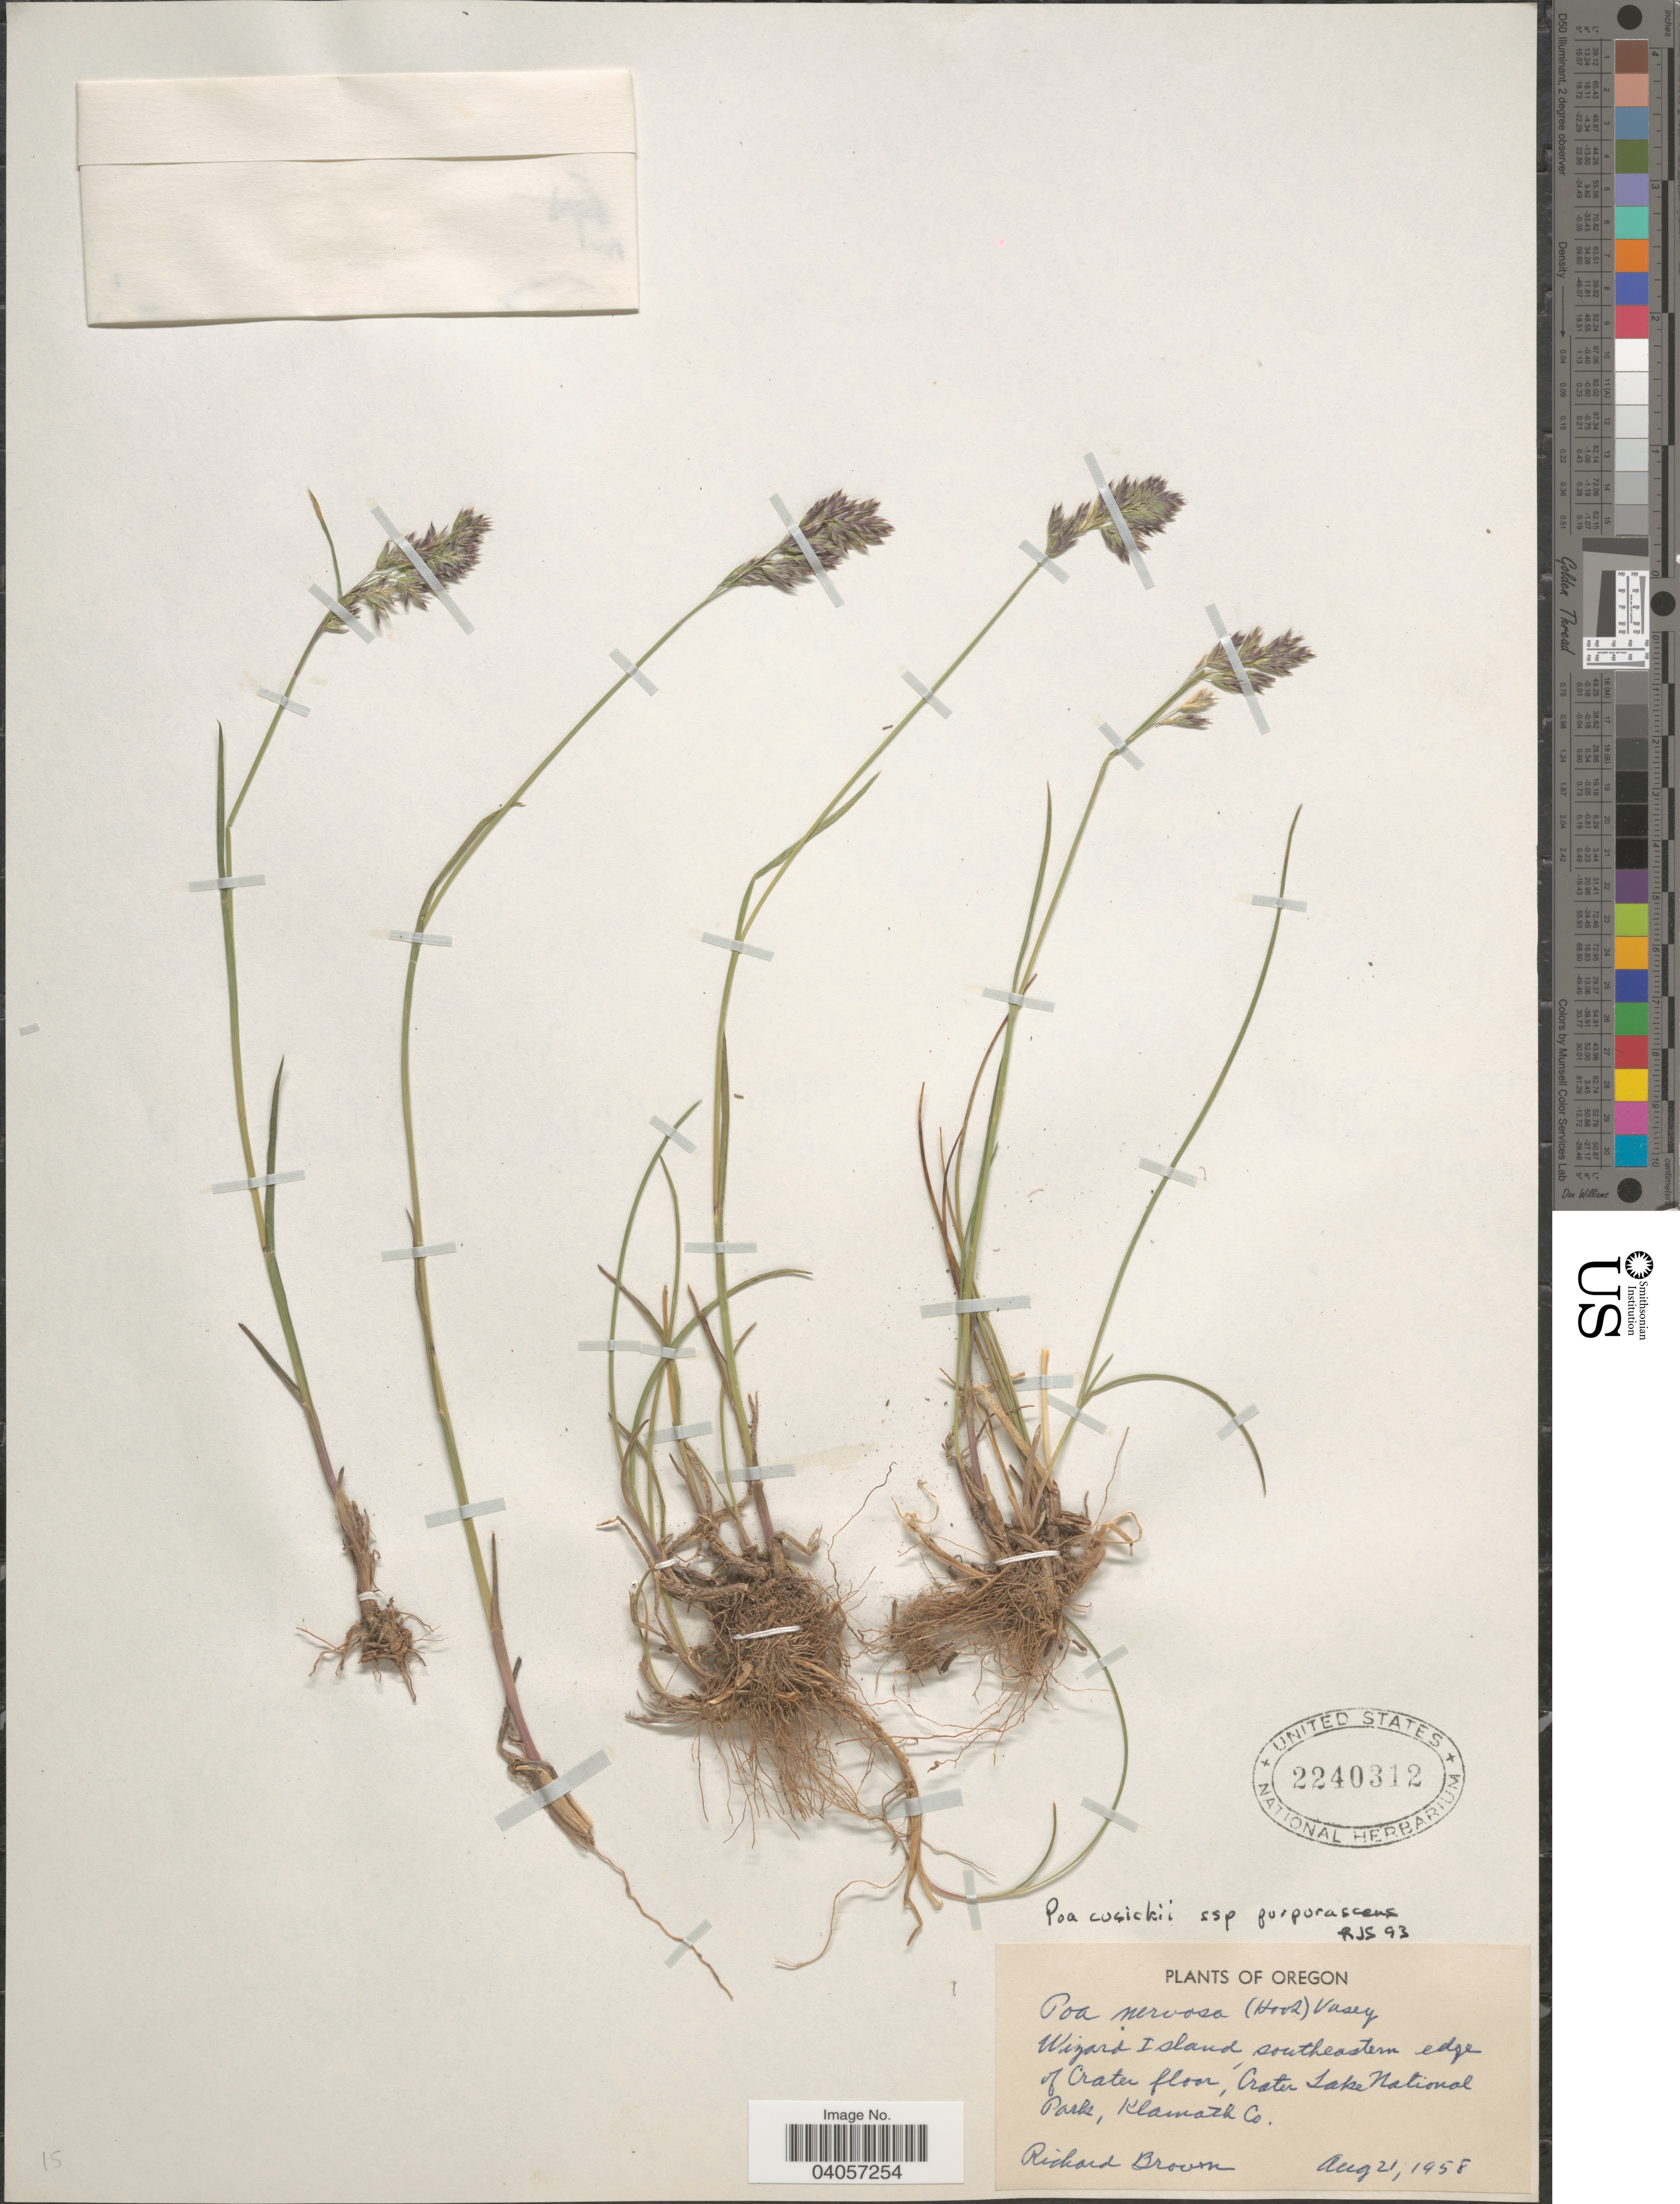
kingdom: Plantae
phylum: Tracheophyta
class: Liliopsida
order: Poales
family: Poaceae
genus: Poa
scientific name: Poa cusickii subsp. purpurascens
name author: (Vasey) Soreng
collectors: R. Brown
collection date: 1958-08-21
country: United States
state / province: Oregon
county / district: Klamath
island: Wizard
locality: Wizard Island, southeastern edge of Crater floor, Crater Lake National Park, Klamath Co.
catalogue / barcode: US 2240312